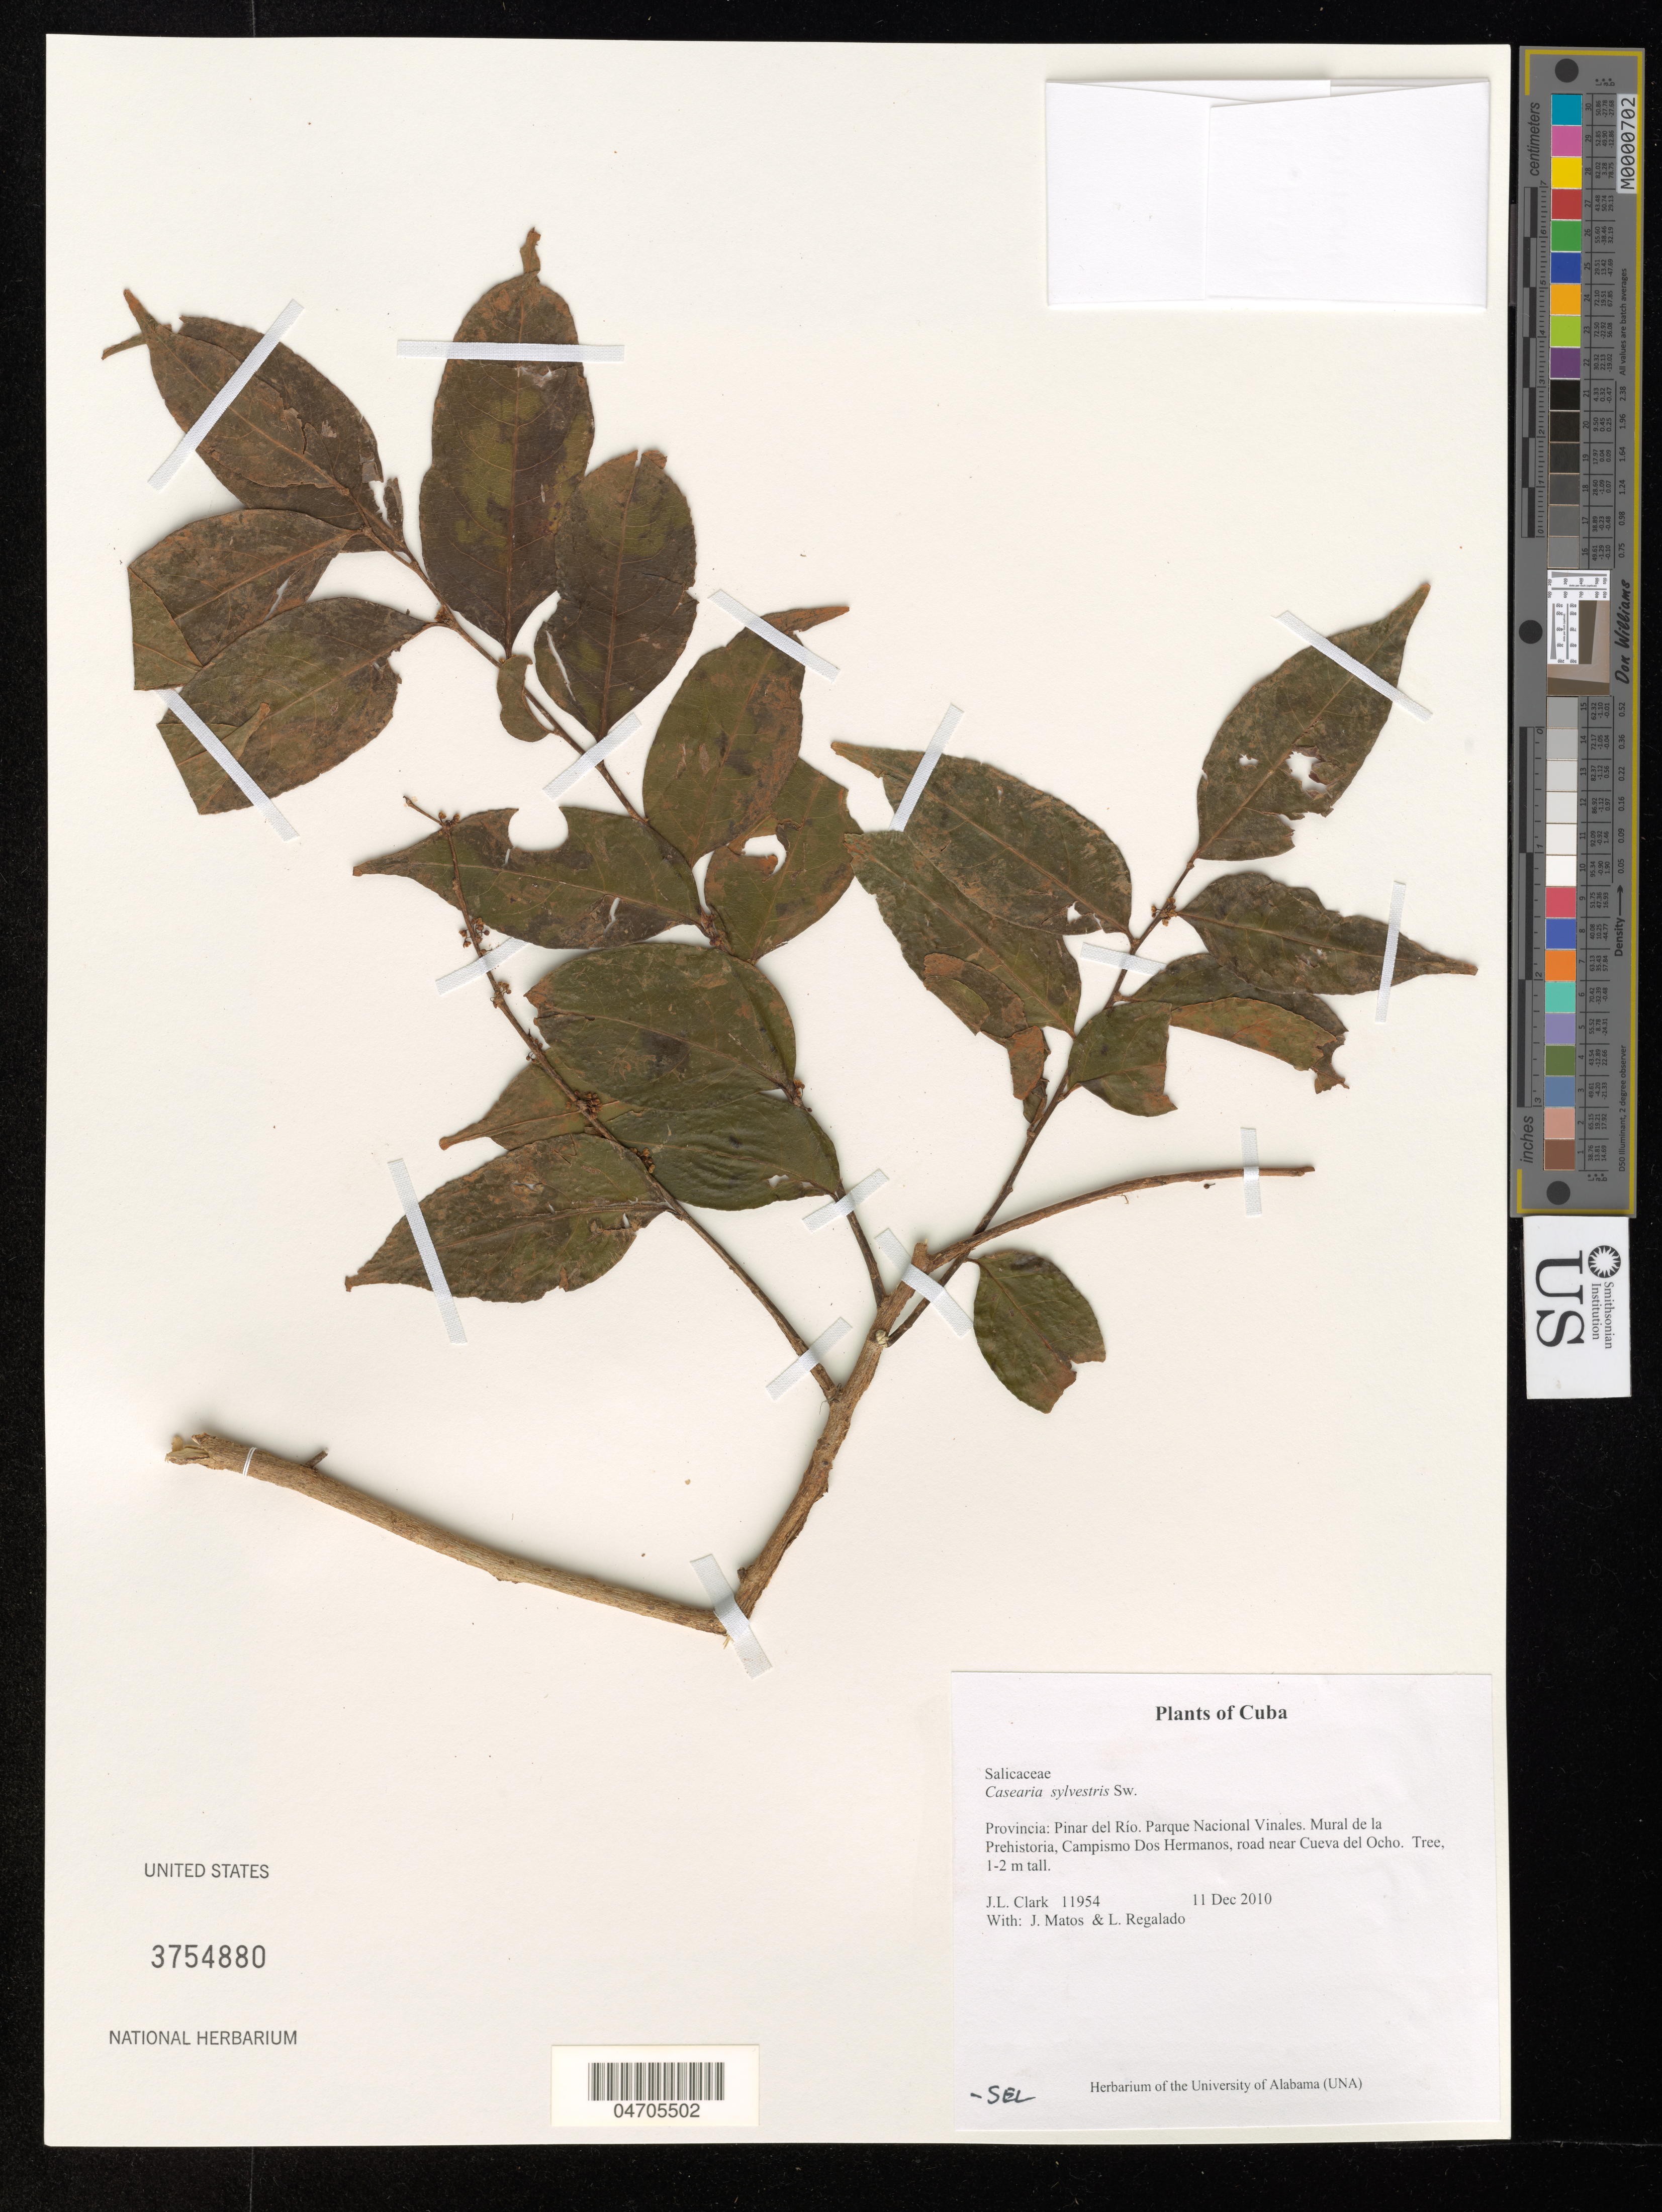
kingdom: Plantae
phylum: Tracheophyta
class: Magnoliopsida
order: Malpighiales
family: Salicaceae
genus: Casearia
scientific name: Casearia sylvestris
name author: Sw.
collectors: J. L. Clark, J. Matos & L. Regalado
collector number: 11954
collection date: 2010-12-11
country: Cuba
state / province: Pinar del Río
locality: Parque Nacional Vinales. Mural de la Prehistoria, Campismo Dos Hermanos, road near Cueva del Ocho.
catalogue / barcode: US 3754880